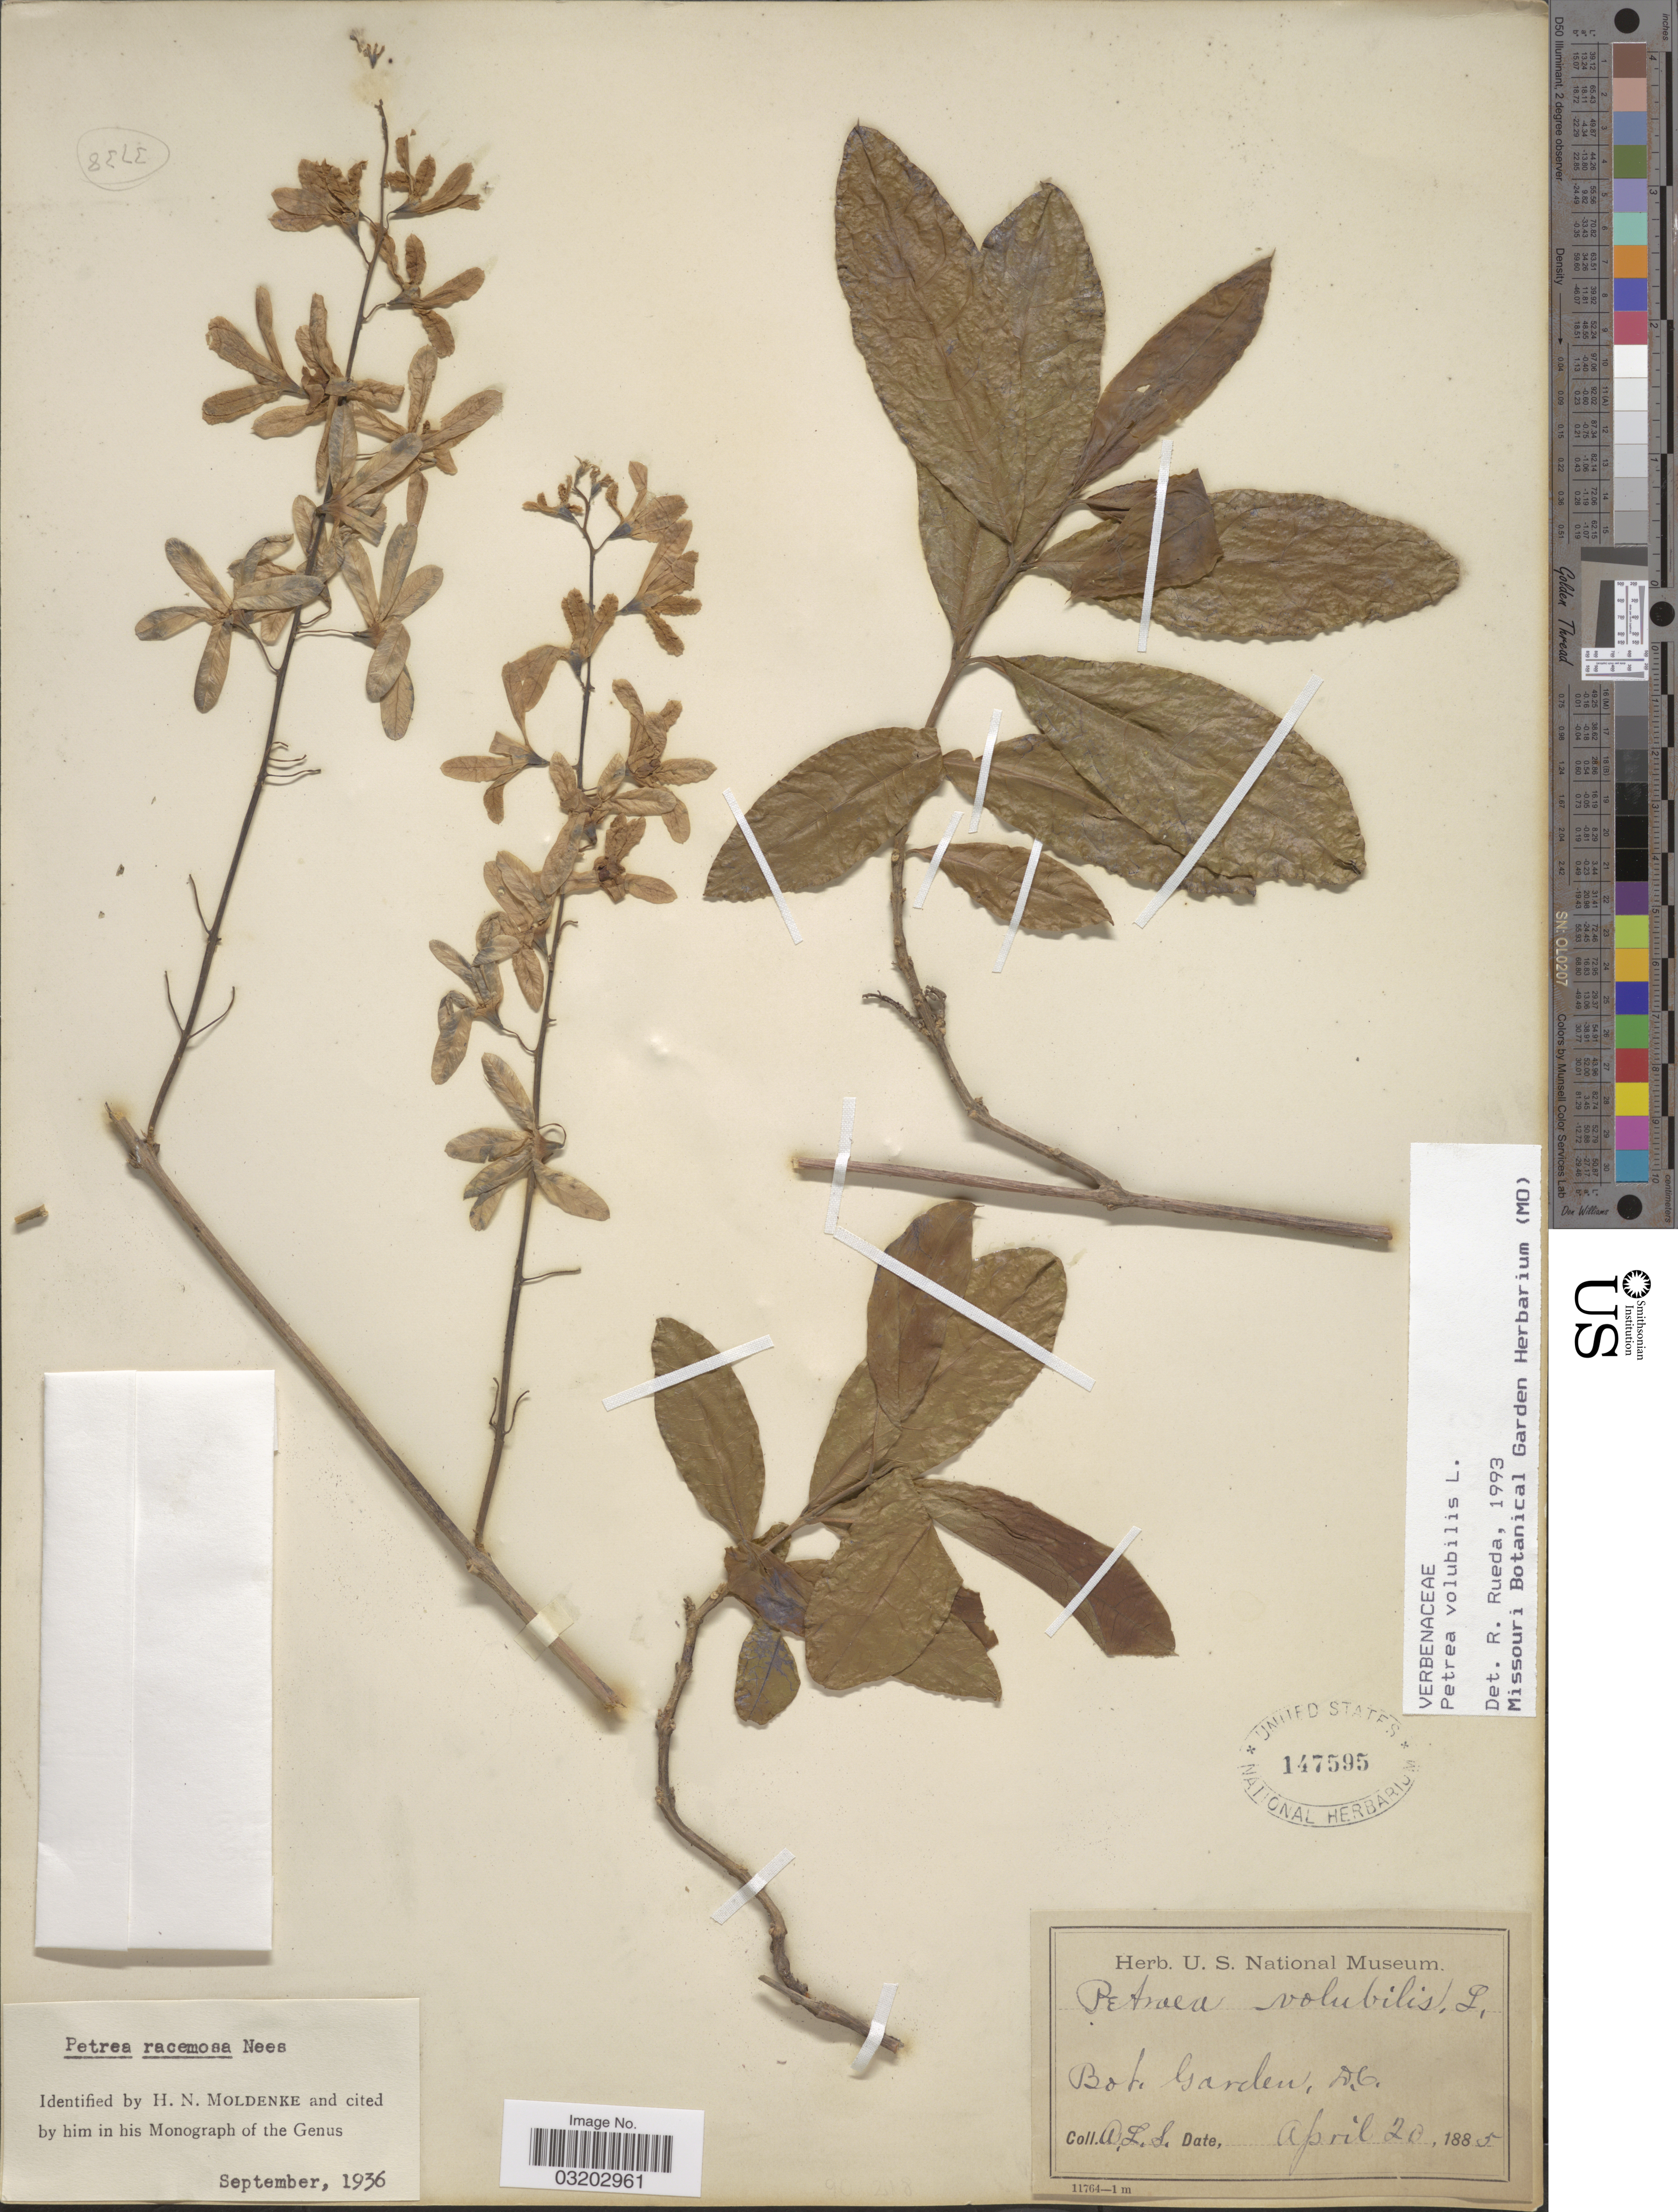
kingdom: Plantae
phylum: Tracheophyta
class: Magnoliopsida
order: Lamiales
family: Verbenaceae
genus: Petrea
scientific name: Petrea volubilis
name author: L.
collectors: A. L. S.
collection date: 1885-04-20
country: United States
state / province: District of Columbia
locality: Bot. Garden, D.C.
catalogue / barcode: US 147595